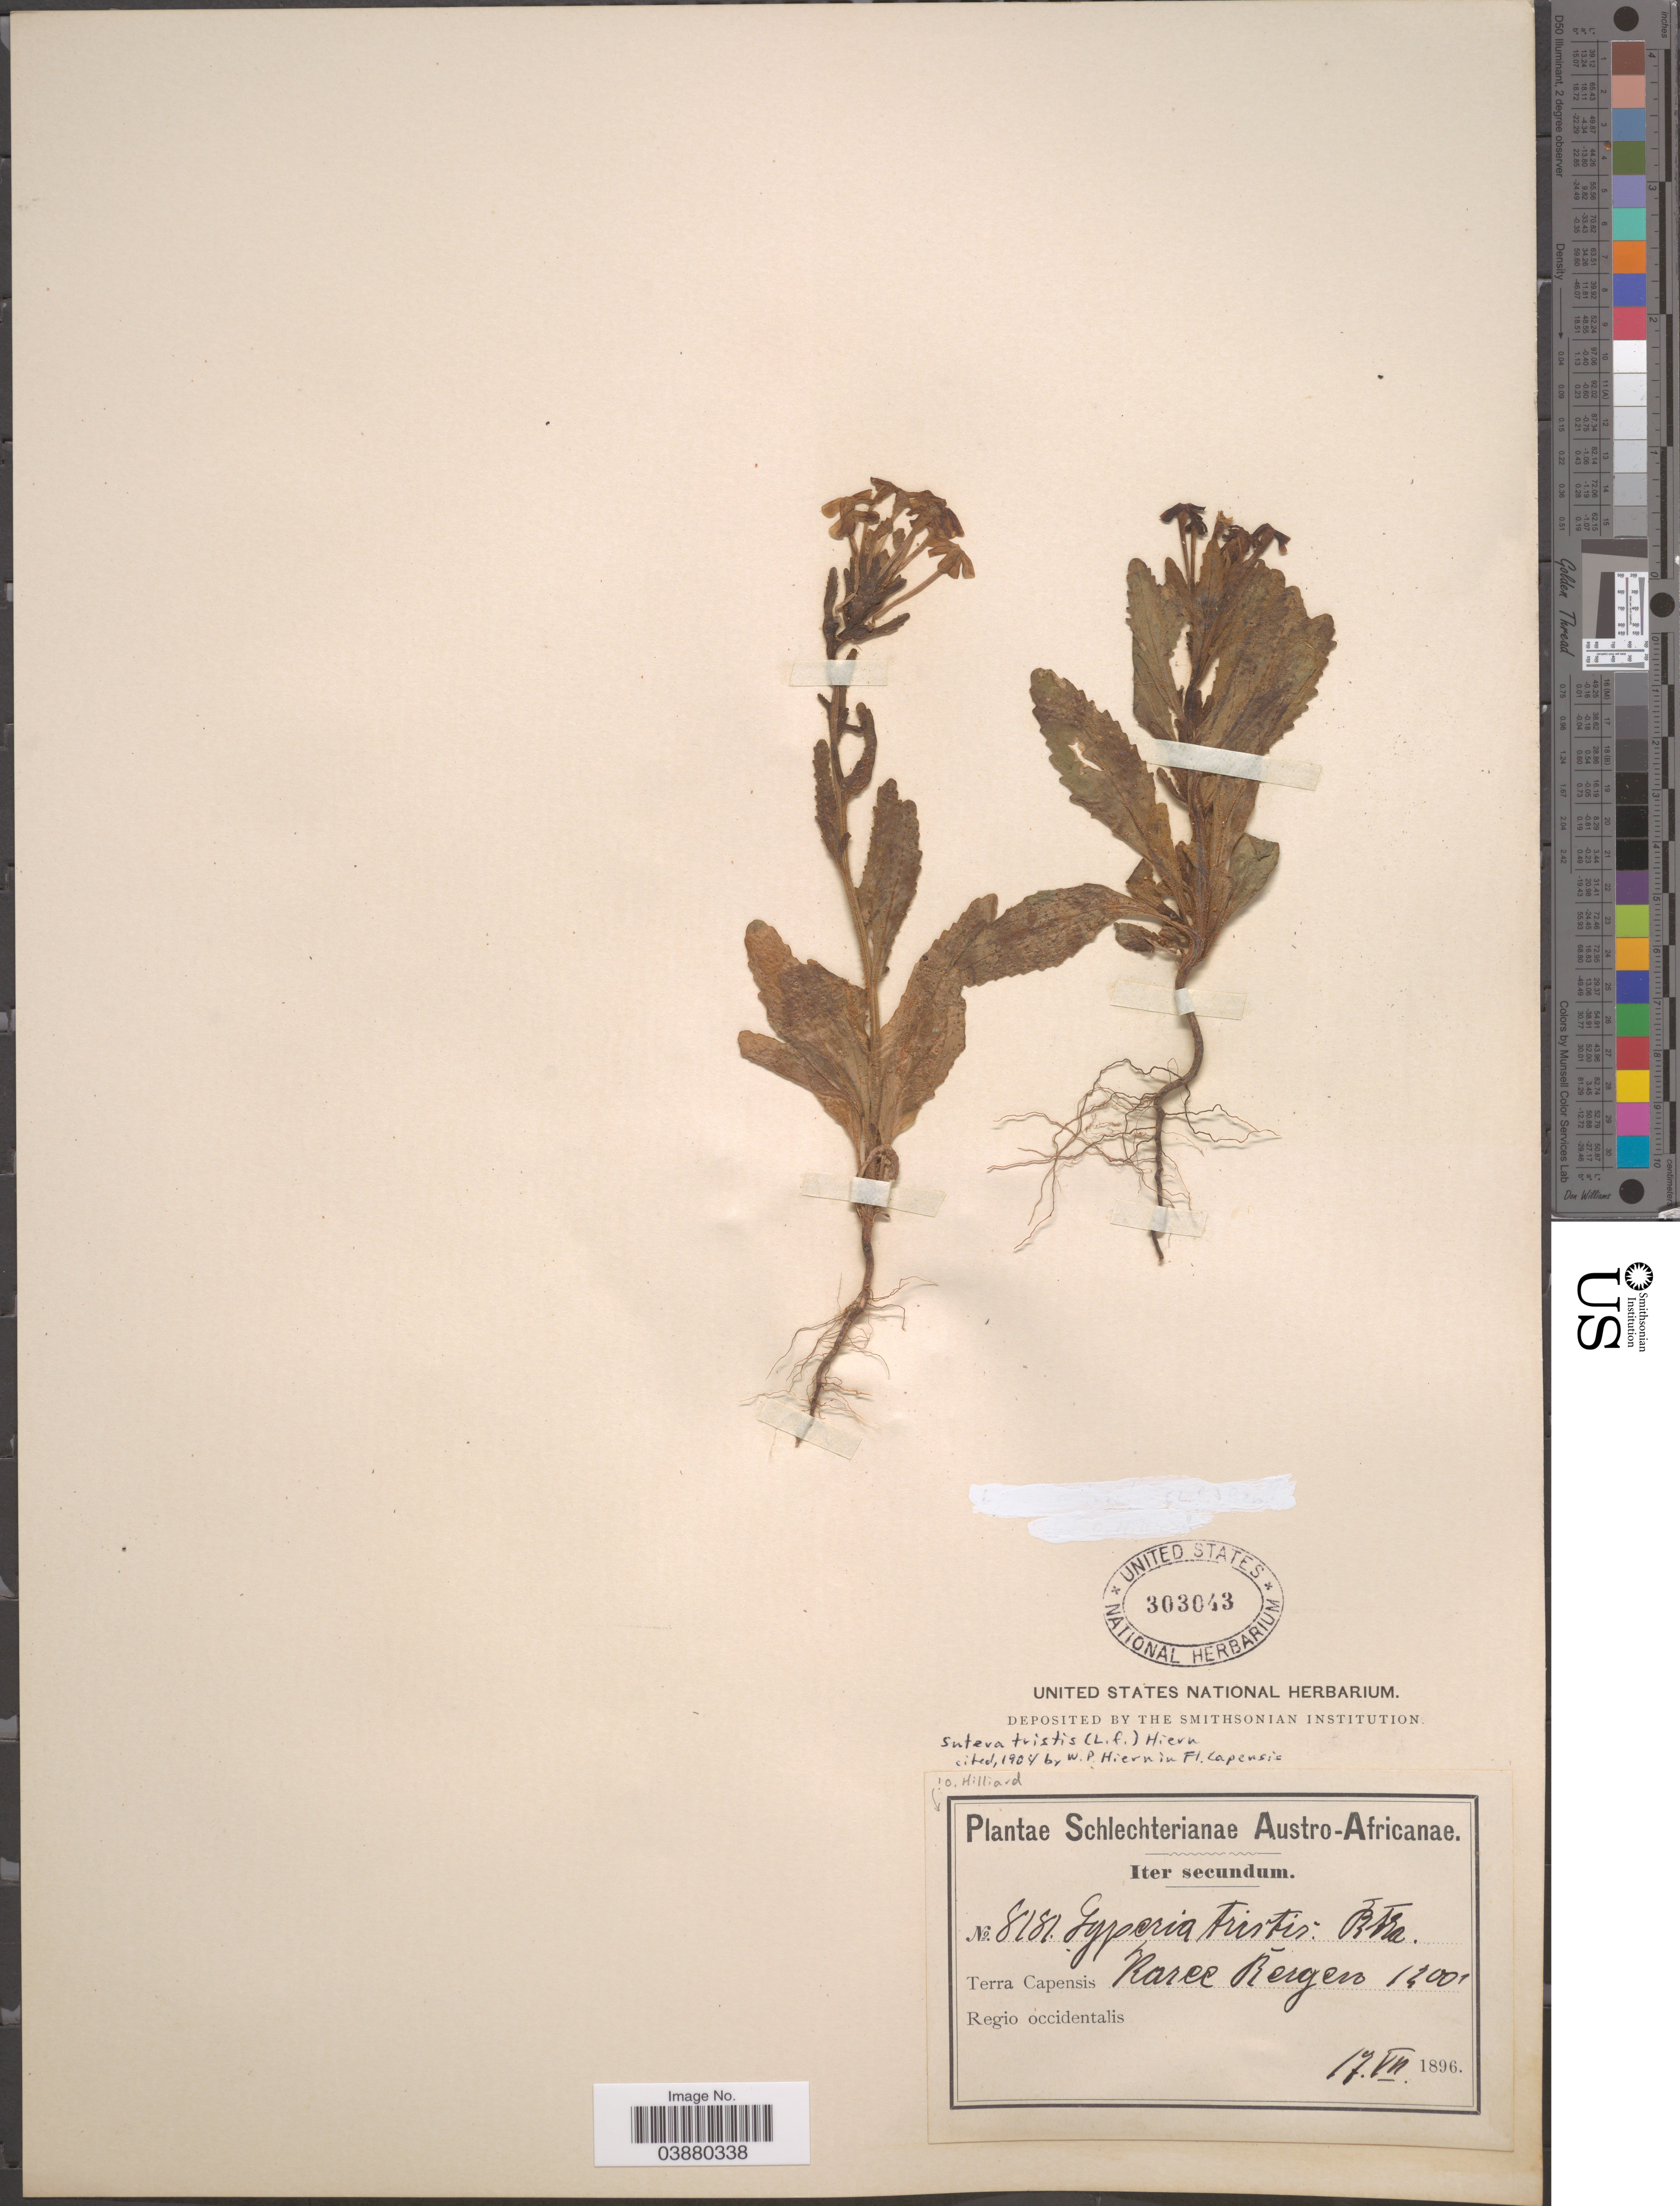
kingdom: Plantae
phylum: Tracheophyta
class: Magnoliopsida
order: Lamiales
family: Scrophulariaceae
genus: Lyperia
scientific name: Lyperia tristis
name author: Benth.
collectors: Schlechter, --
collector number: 8181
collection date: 1896-07-17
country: South Africa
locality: Austro-Africanae. Terra Capensis. Karee Bergen. Regio occidentalis.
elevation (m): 366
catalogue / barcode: US 303043